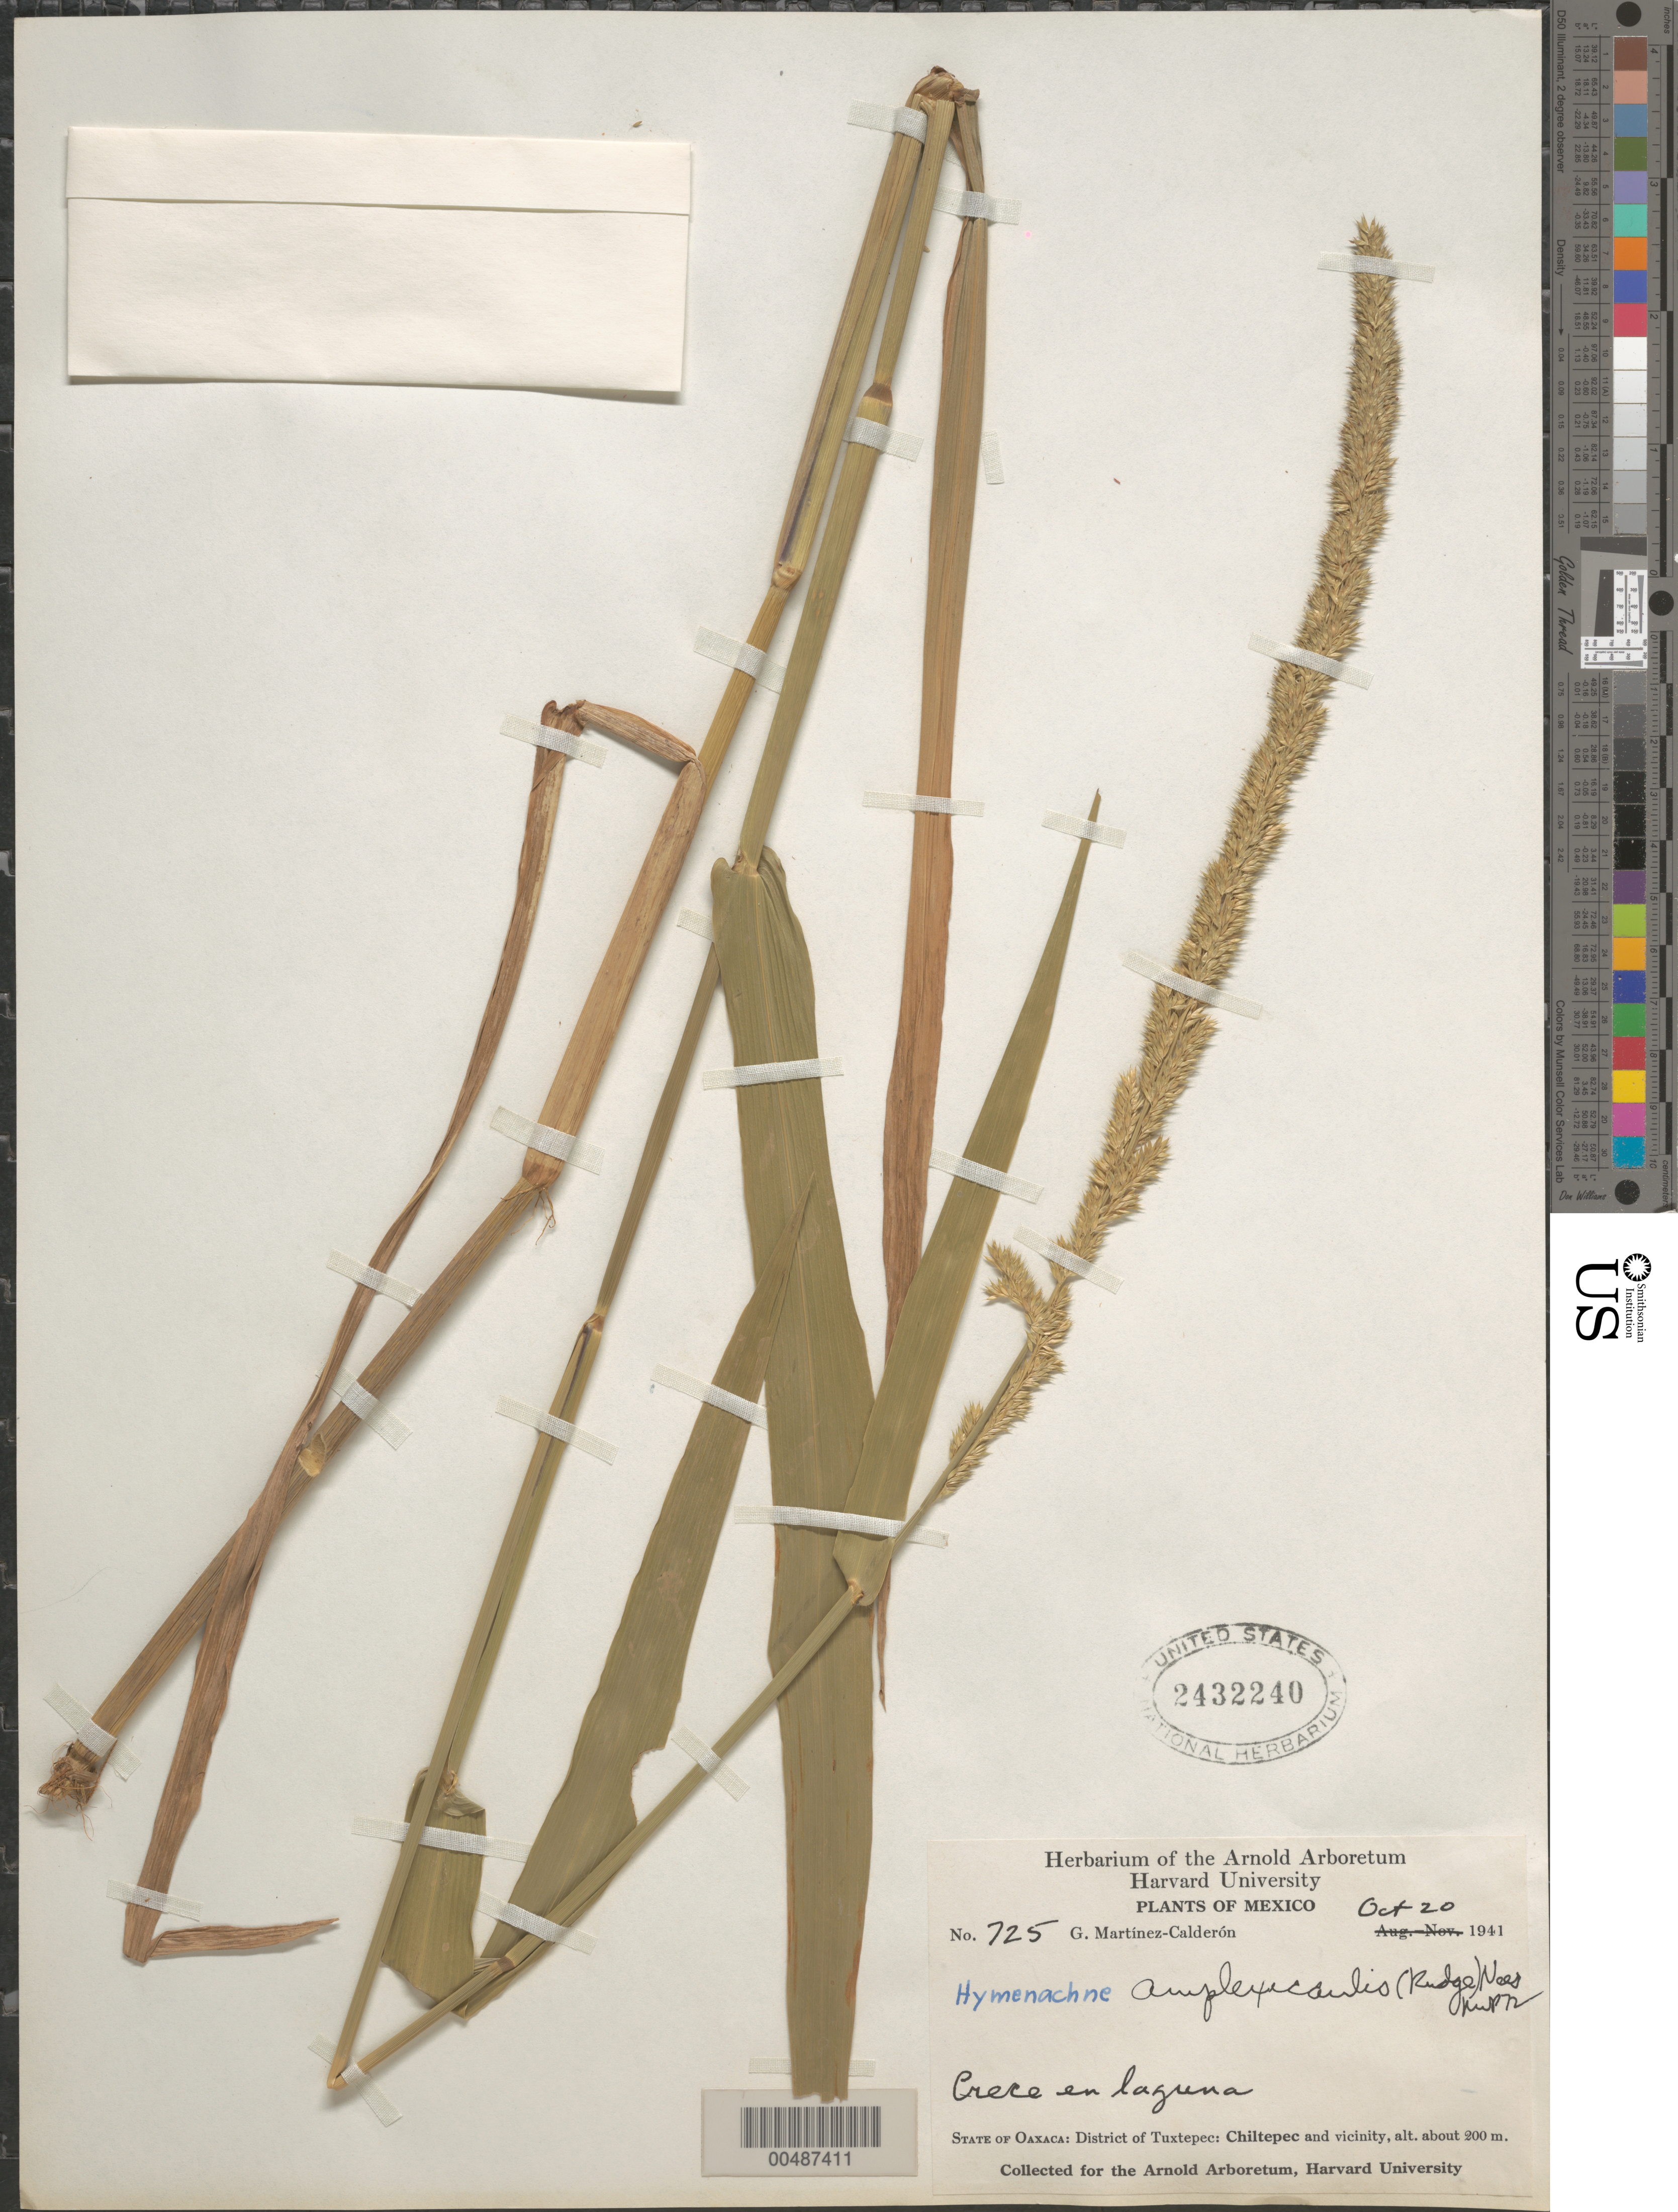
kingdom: Plantae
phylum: Tracheophyta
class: Liliopsida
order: Poales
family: Poaceae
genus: Hymenachne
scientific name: Hymenachne amplexicaulis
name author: (Rudge) Nees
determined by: Pohl, R. W.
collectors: G. Martínez Calderón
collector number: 725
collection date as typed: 20 Oct 1941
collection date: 1941-10-20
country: Mexico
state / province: Oaxaca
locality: Dist of Tuxtepec: Chiltepec & vicinity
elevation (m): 200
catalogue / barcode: US 2432240